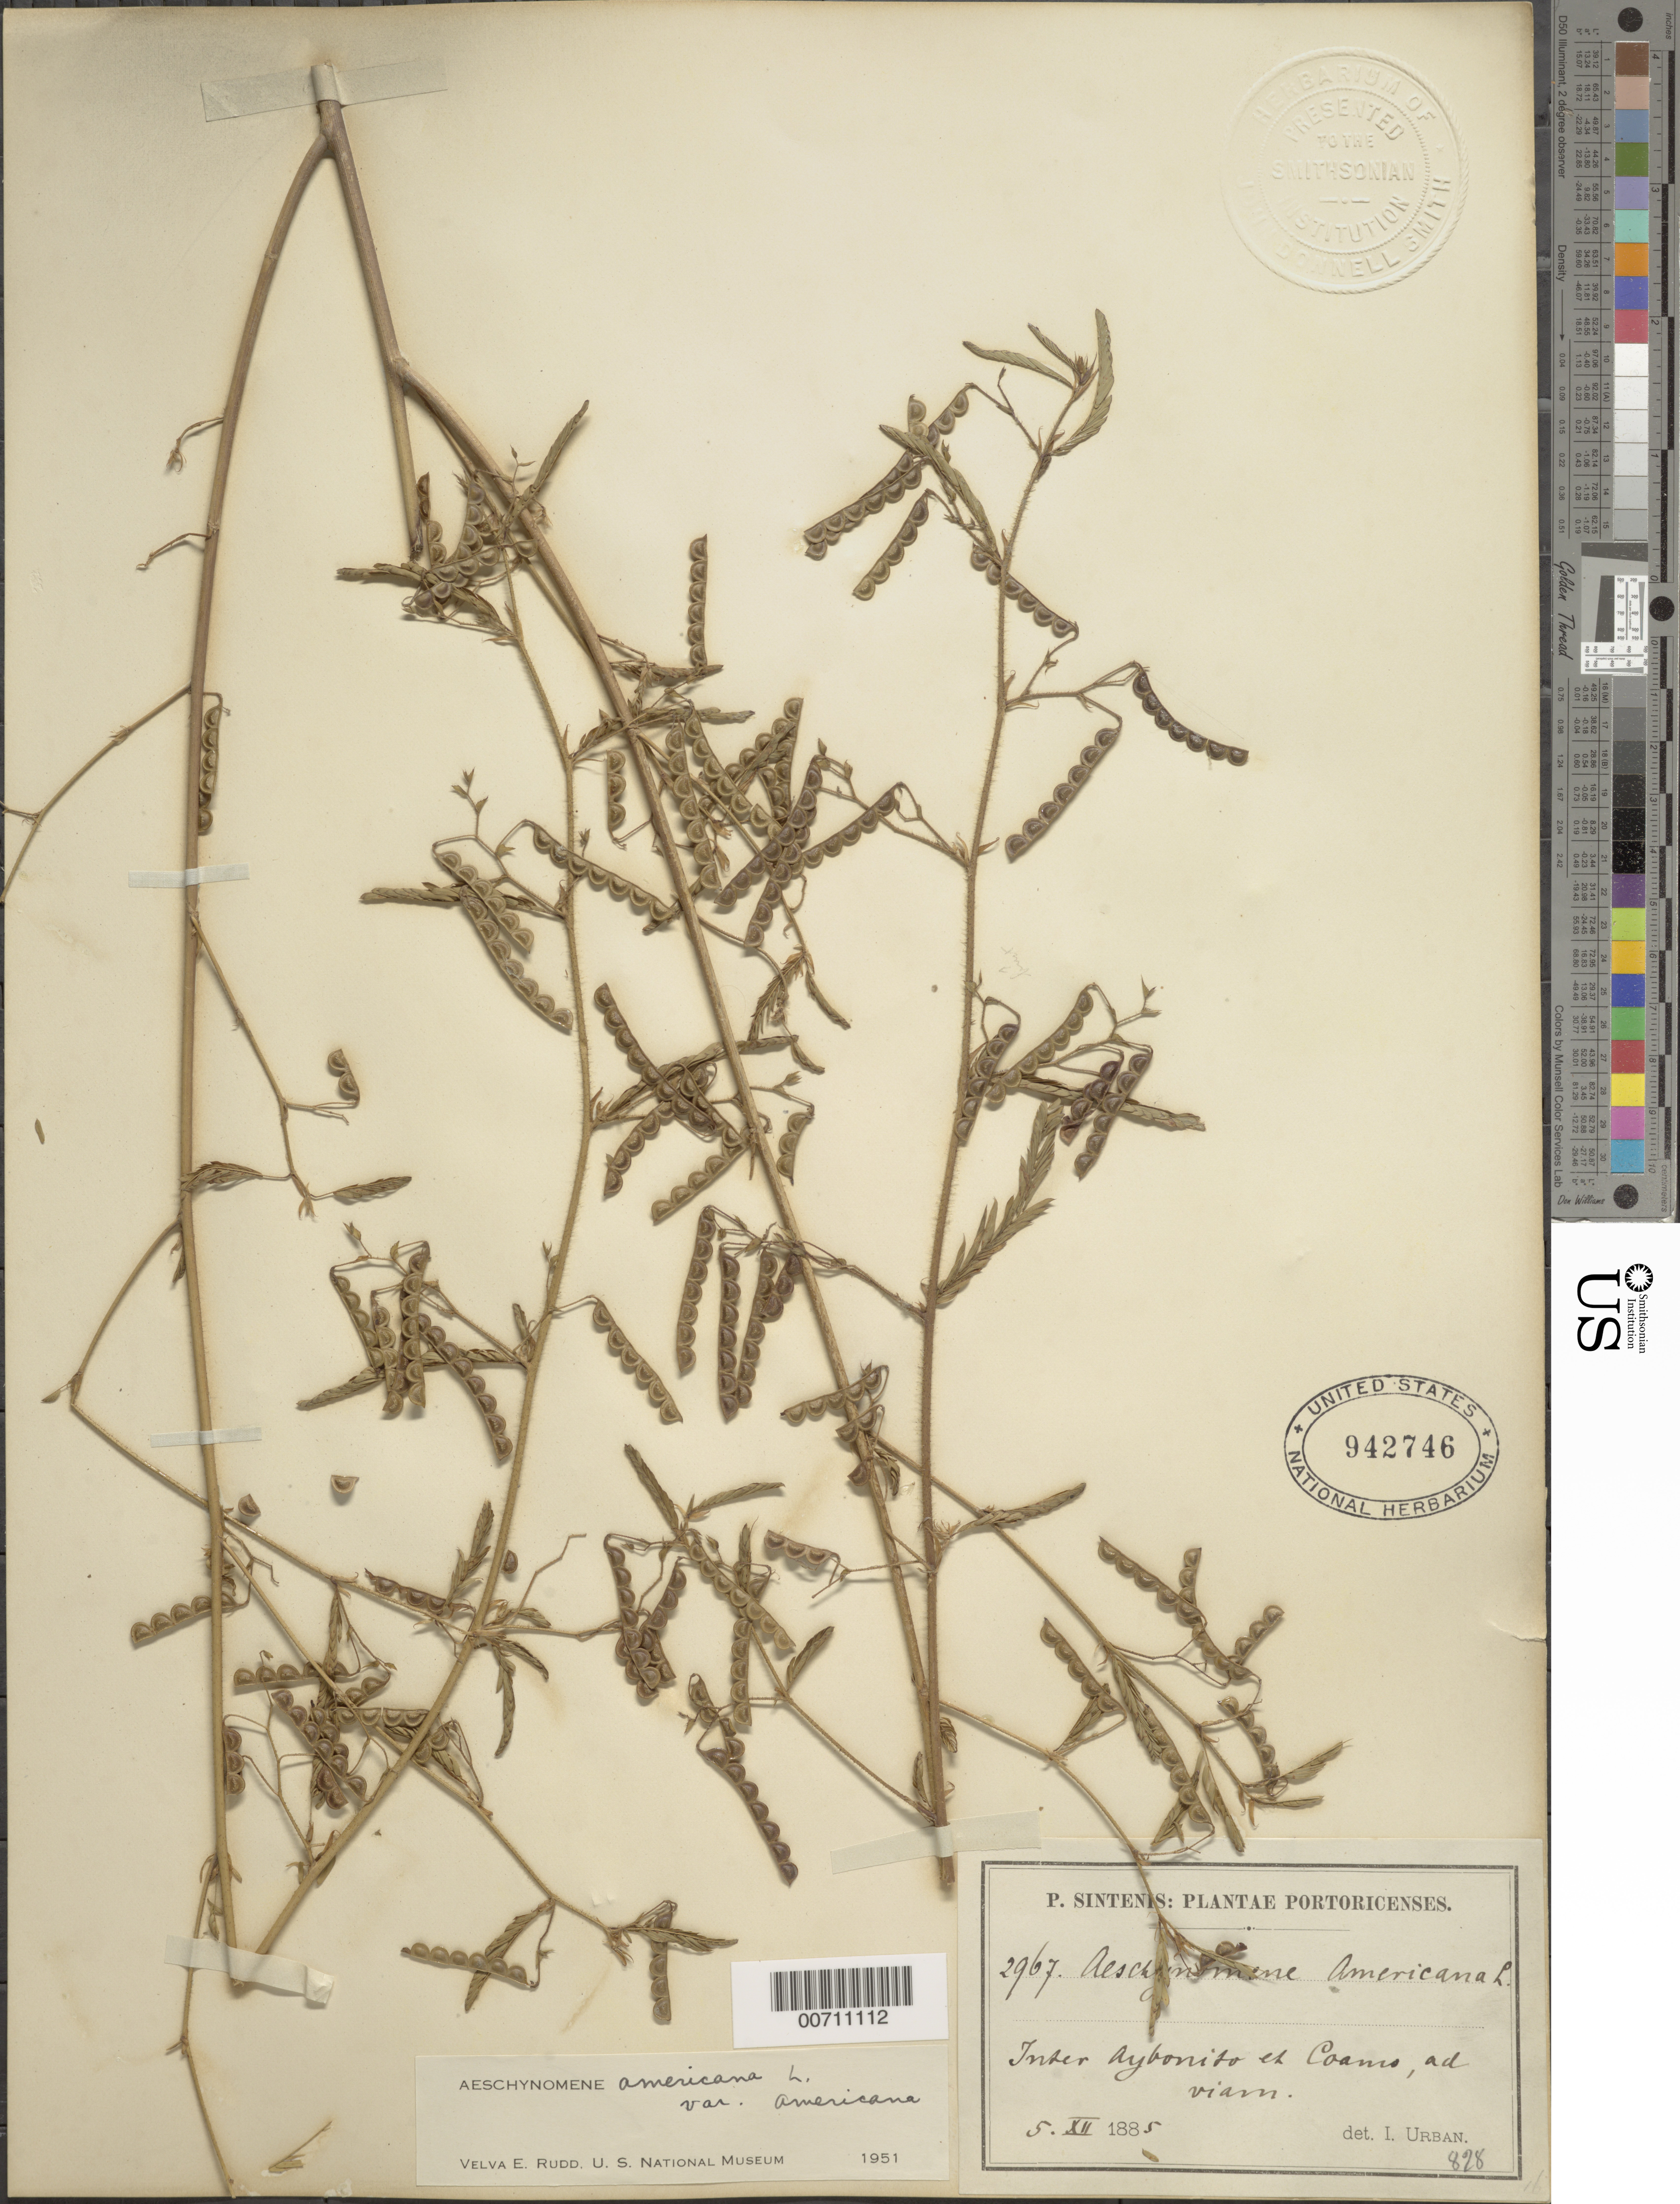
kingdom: Plantae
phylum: Tracheophyta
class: Magnoliopsida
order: Fabales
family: Fabaceae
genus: Aeschynomene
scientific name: Aeschynomene americana var. americana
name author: L.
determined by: Rudd, V. E.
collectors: P. Sintenis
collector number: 2967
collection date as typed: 05 Dec 1885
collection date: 1885-12-05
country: Puerto Rico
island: Greater Antilles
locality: Inter Aibonito et Coamo, ad viam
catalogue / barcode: US 942746